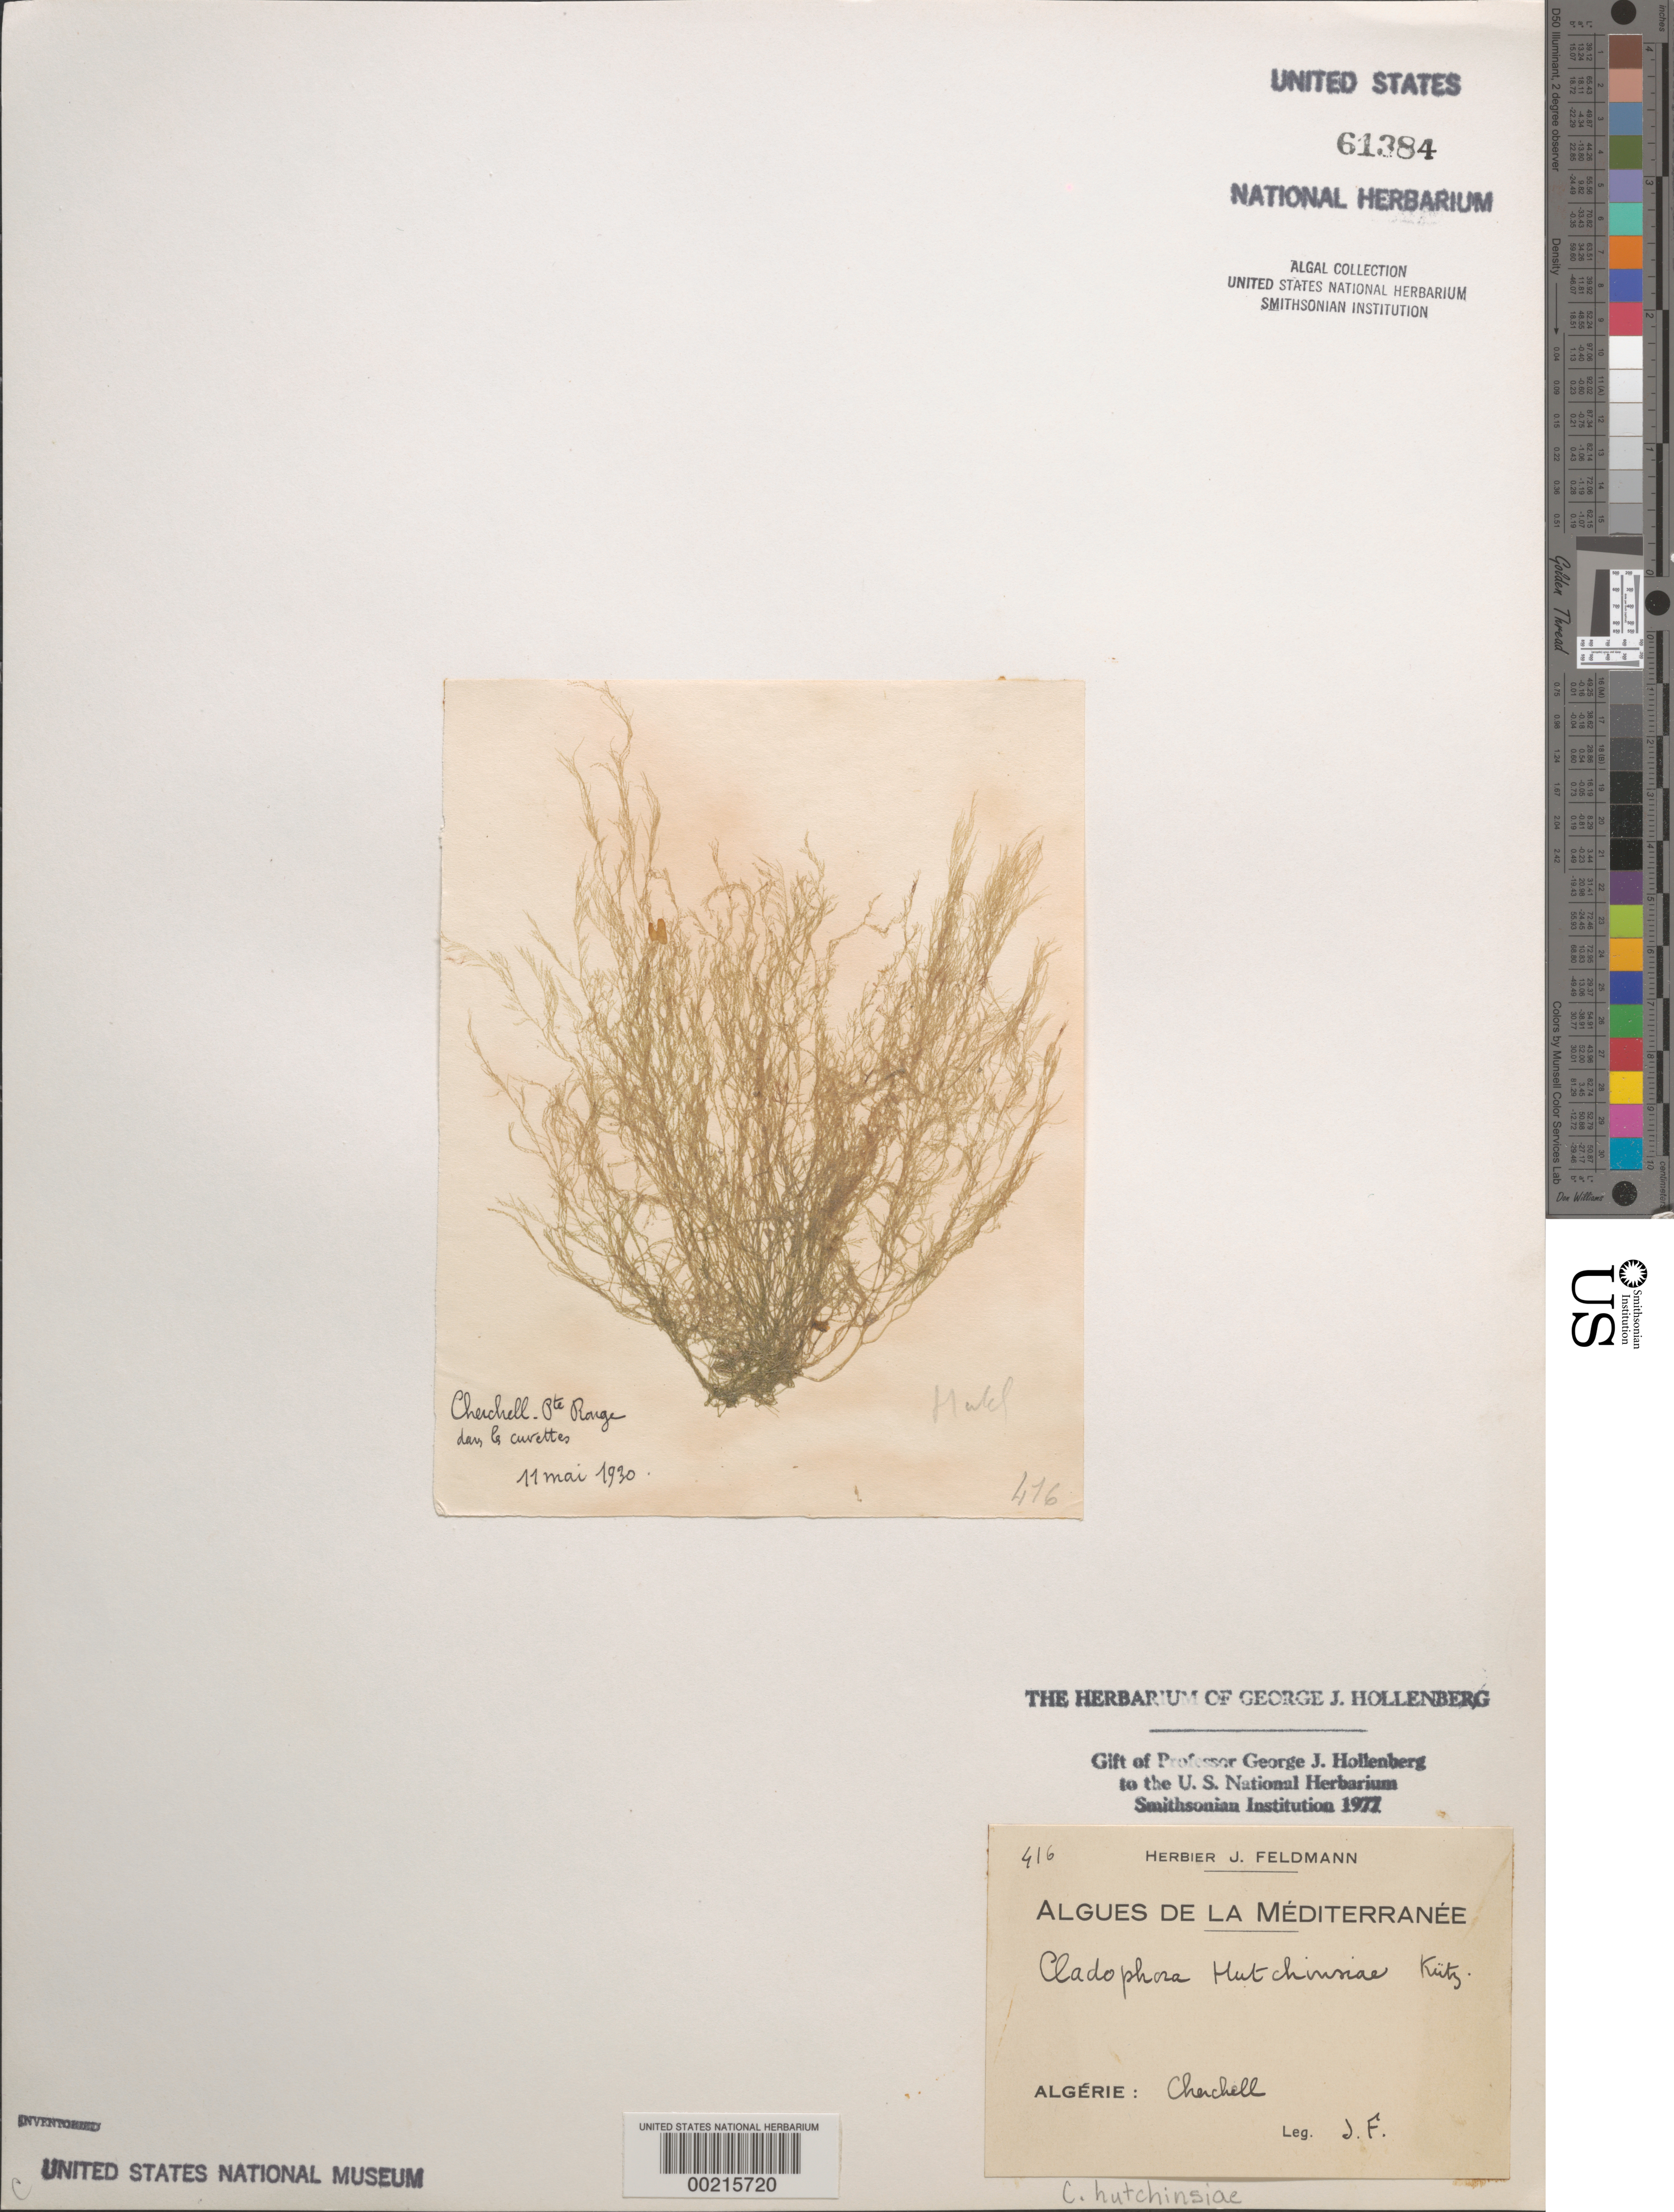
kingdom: Plantae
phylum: Chlorophyta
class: Ulvophyceae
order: Cladophorales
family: Cladophoraceae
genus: Cladophora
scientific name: Cladophora hutchinsiae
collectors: J. Feldmann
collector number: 416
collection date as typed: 11 May 1930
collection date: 1930-05-11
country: Algeria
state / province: Tipaza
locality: Cherchell, Pointe Rouge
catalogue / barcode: US 61384